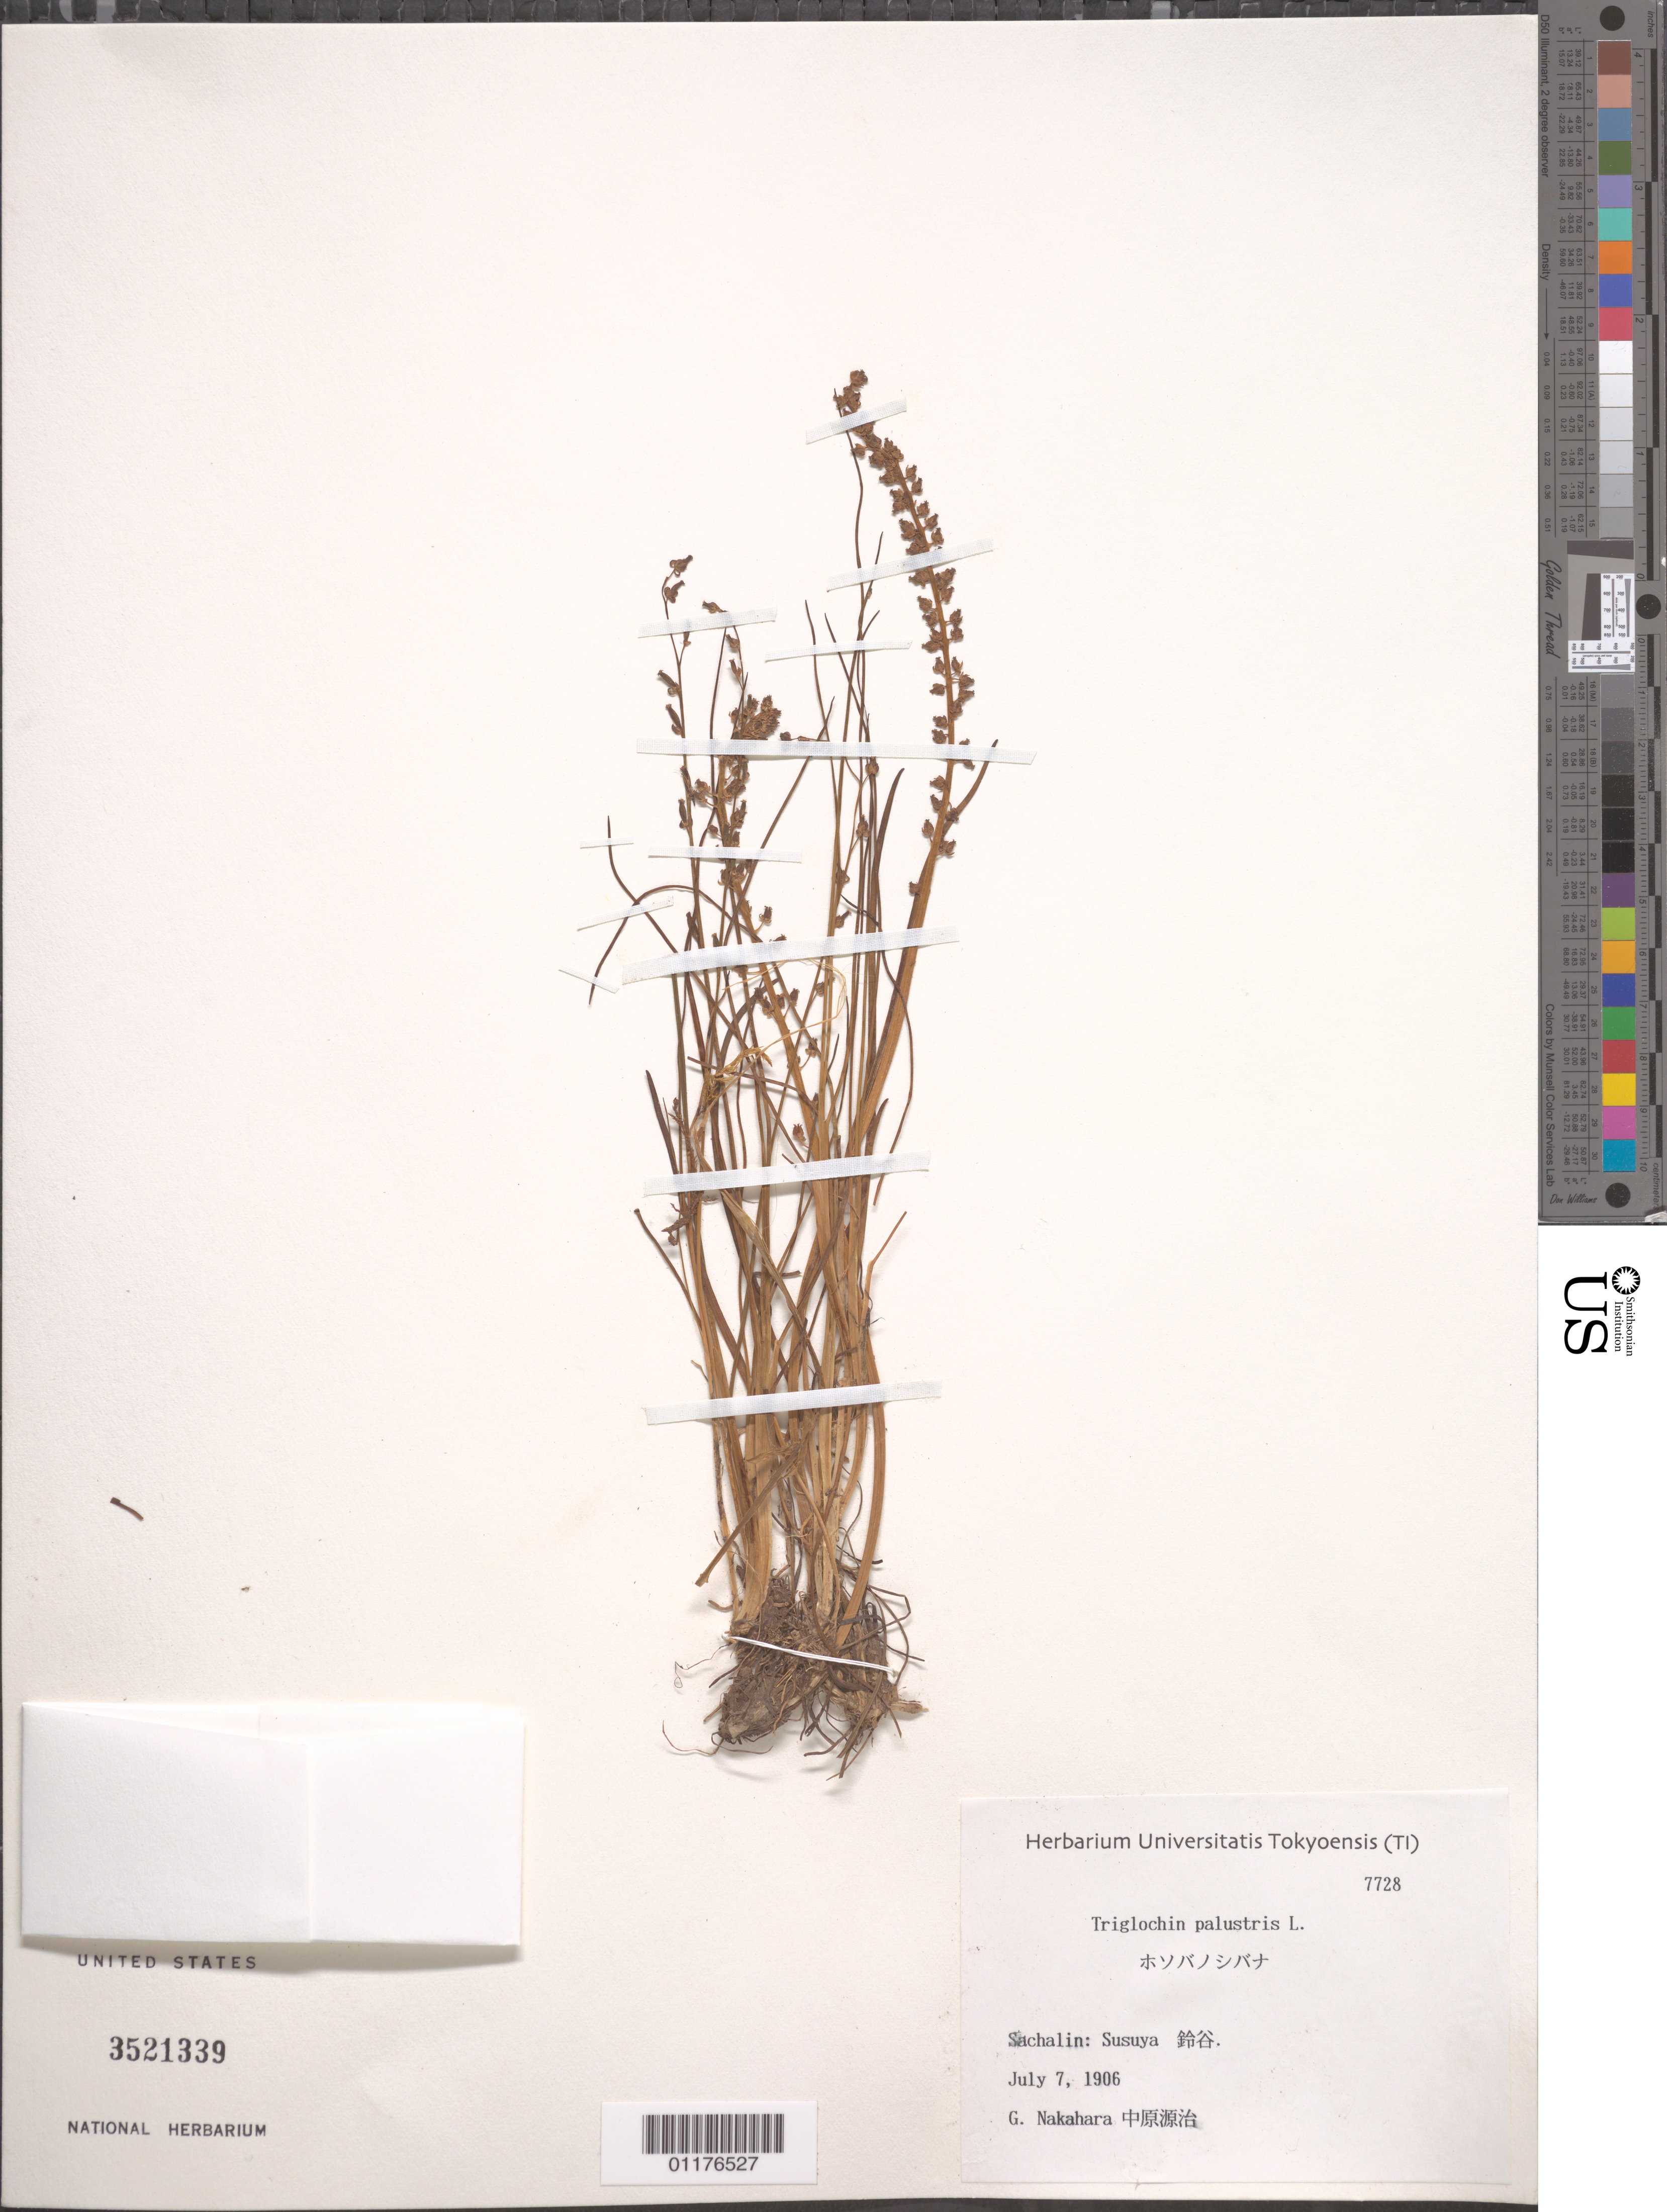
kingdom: Plantae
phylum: Tracheophyta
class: Liliopsida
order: Alismatales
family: Juncaginaceae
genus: Triglochin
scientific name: Triglochin palustris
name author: L.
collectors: G. Nakahara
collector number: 7728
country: Japan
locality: Sachalin, Susuya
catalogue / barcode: US 3521339